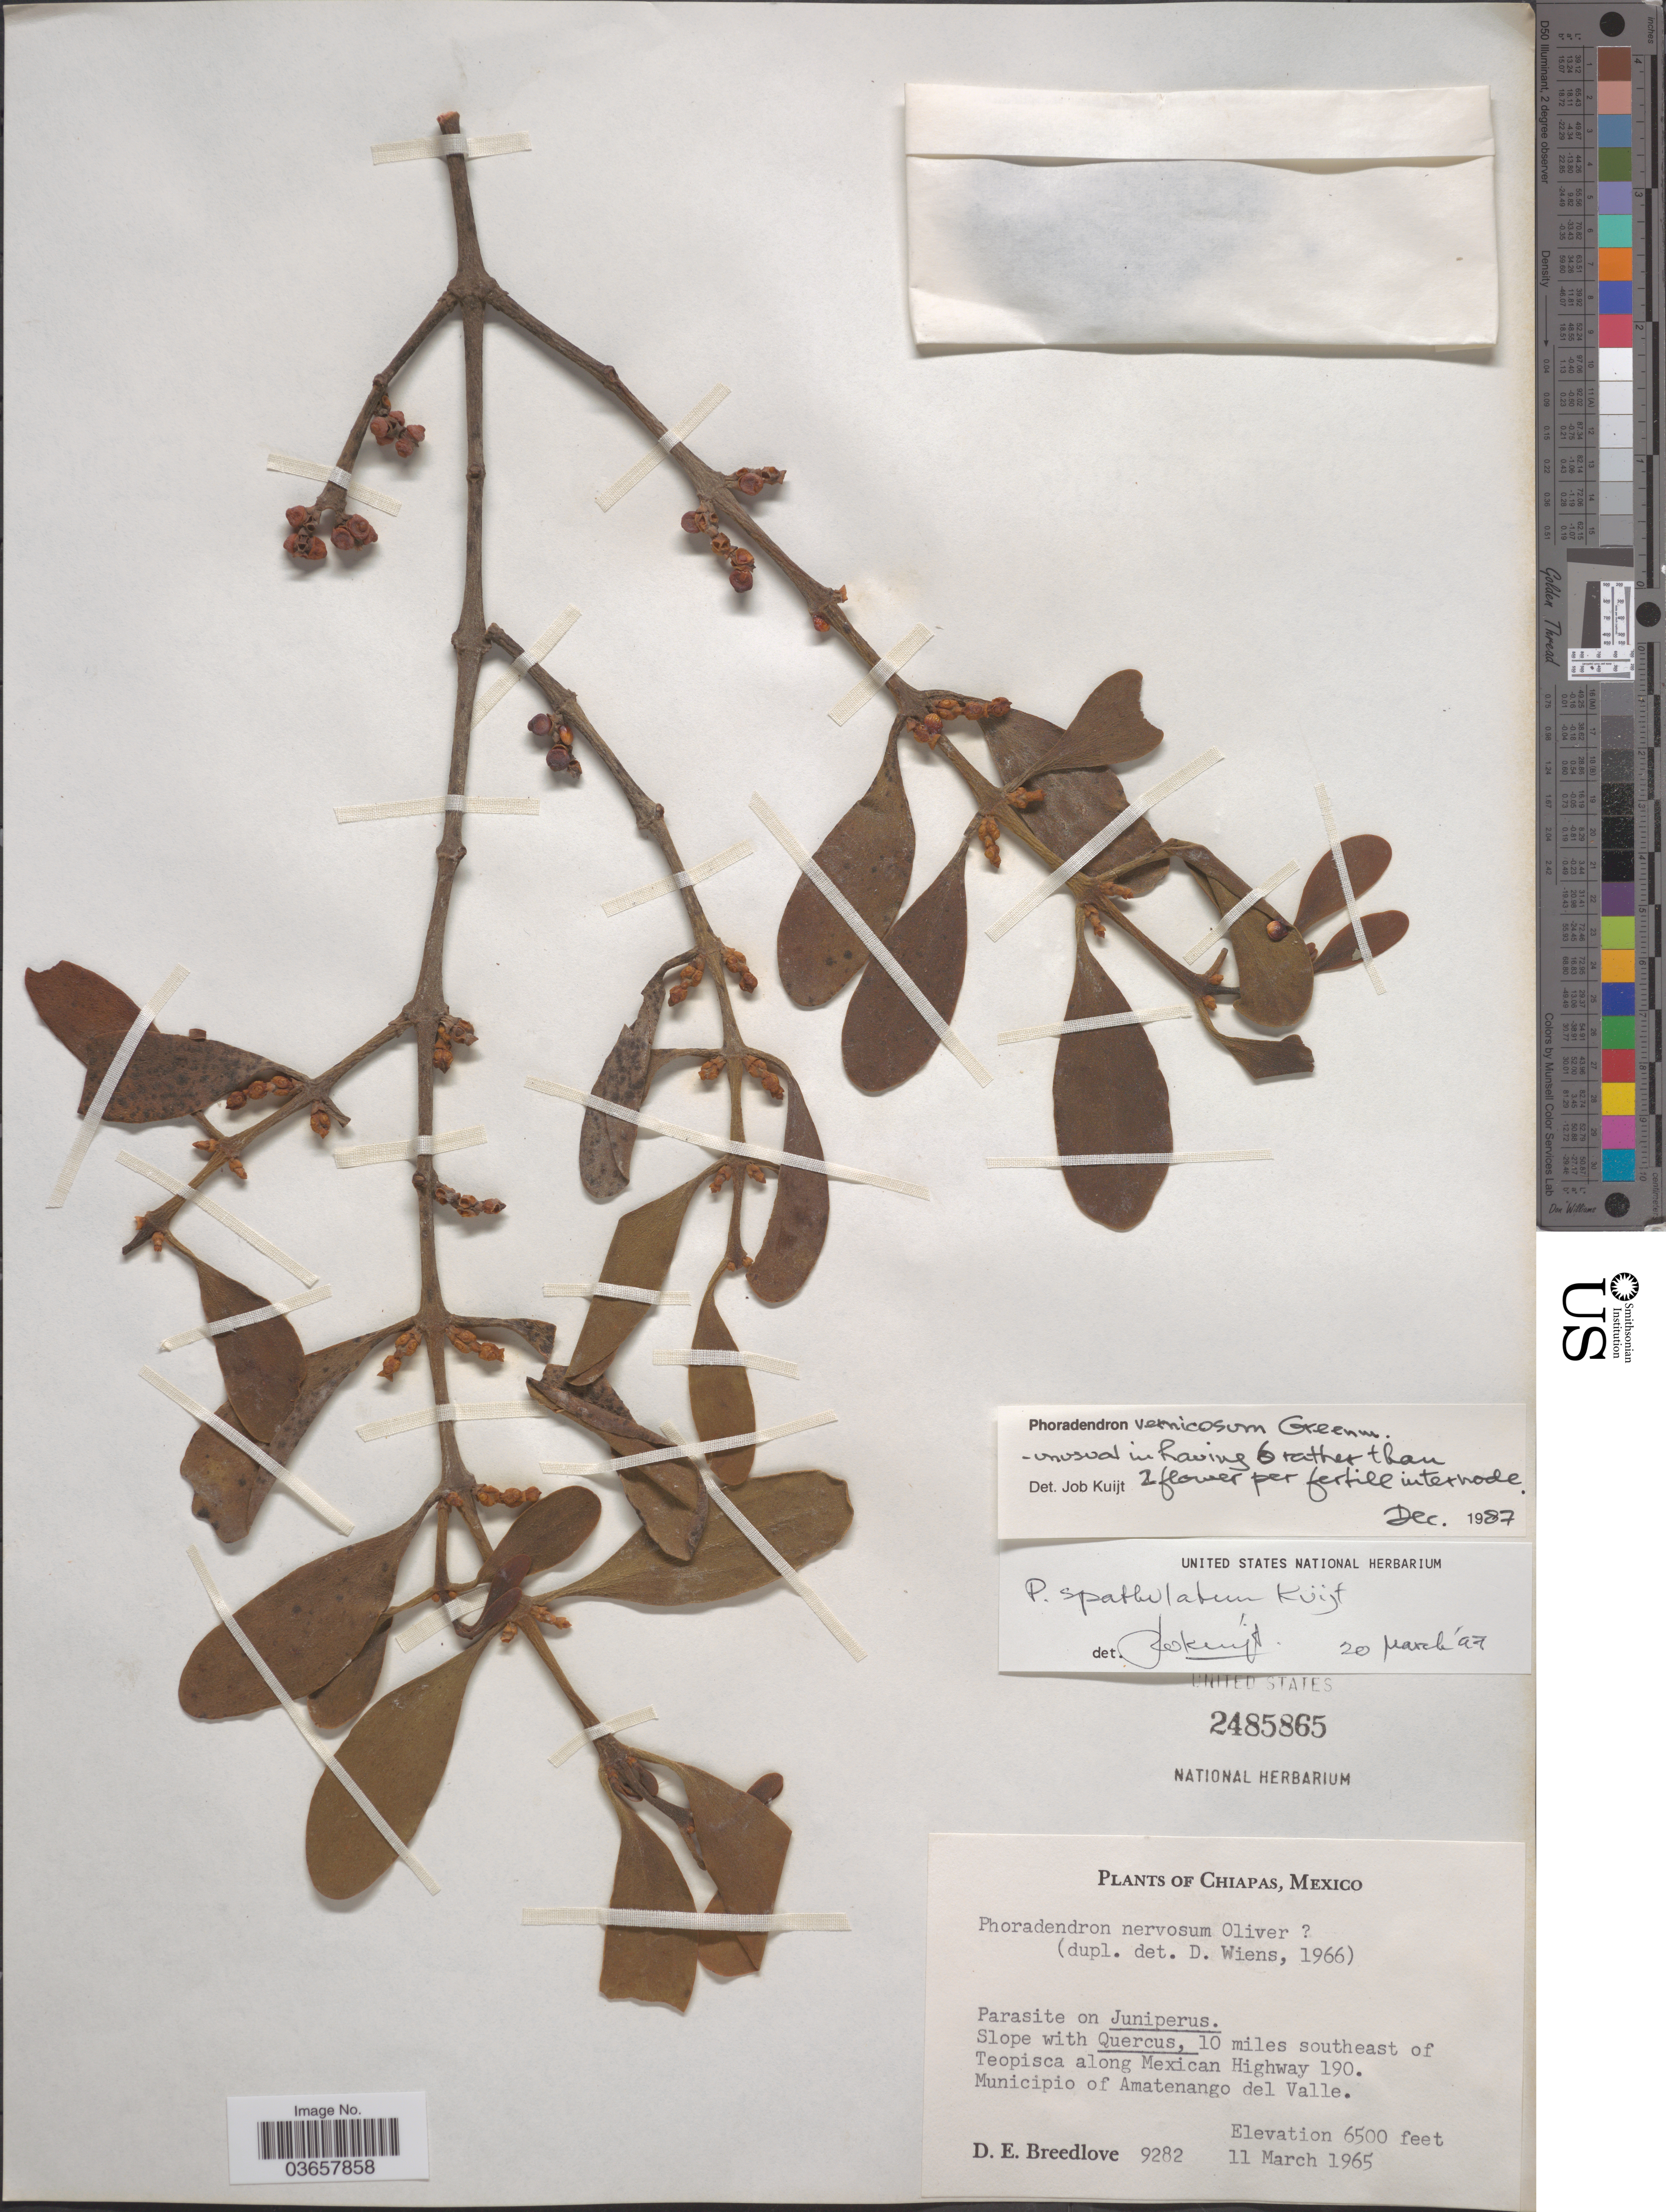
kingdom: Plantae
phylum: Tracheophyta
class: Magnoliopsida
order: Santalales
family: Viscaceae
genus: Phoradendron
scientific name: Phoradendron spathulatum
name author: Kuijt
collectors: D. E. Breedlove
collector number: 9282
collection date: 1965-03-11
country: Mexico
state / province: Chiapas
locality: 10 miles southeast of Teopisca along Mexican Highway 190. Municipio of Amatenango del Valle.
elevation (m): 1981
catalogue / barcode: US 2485865